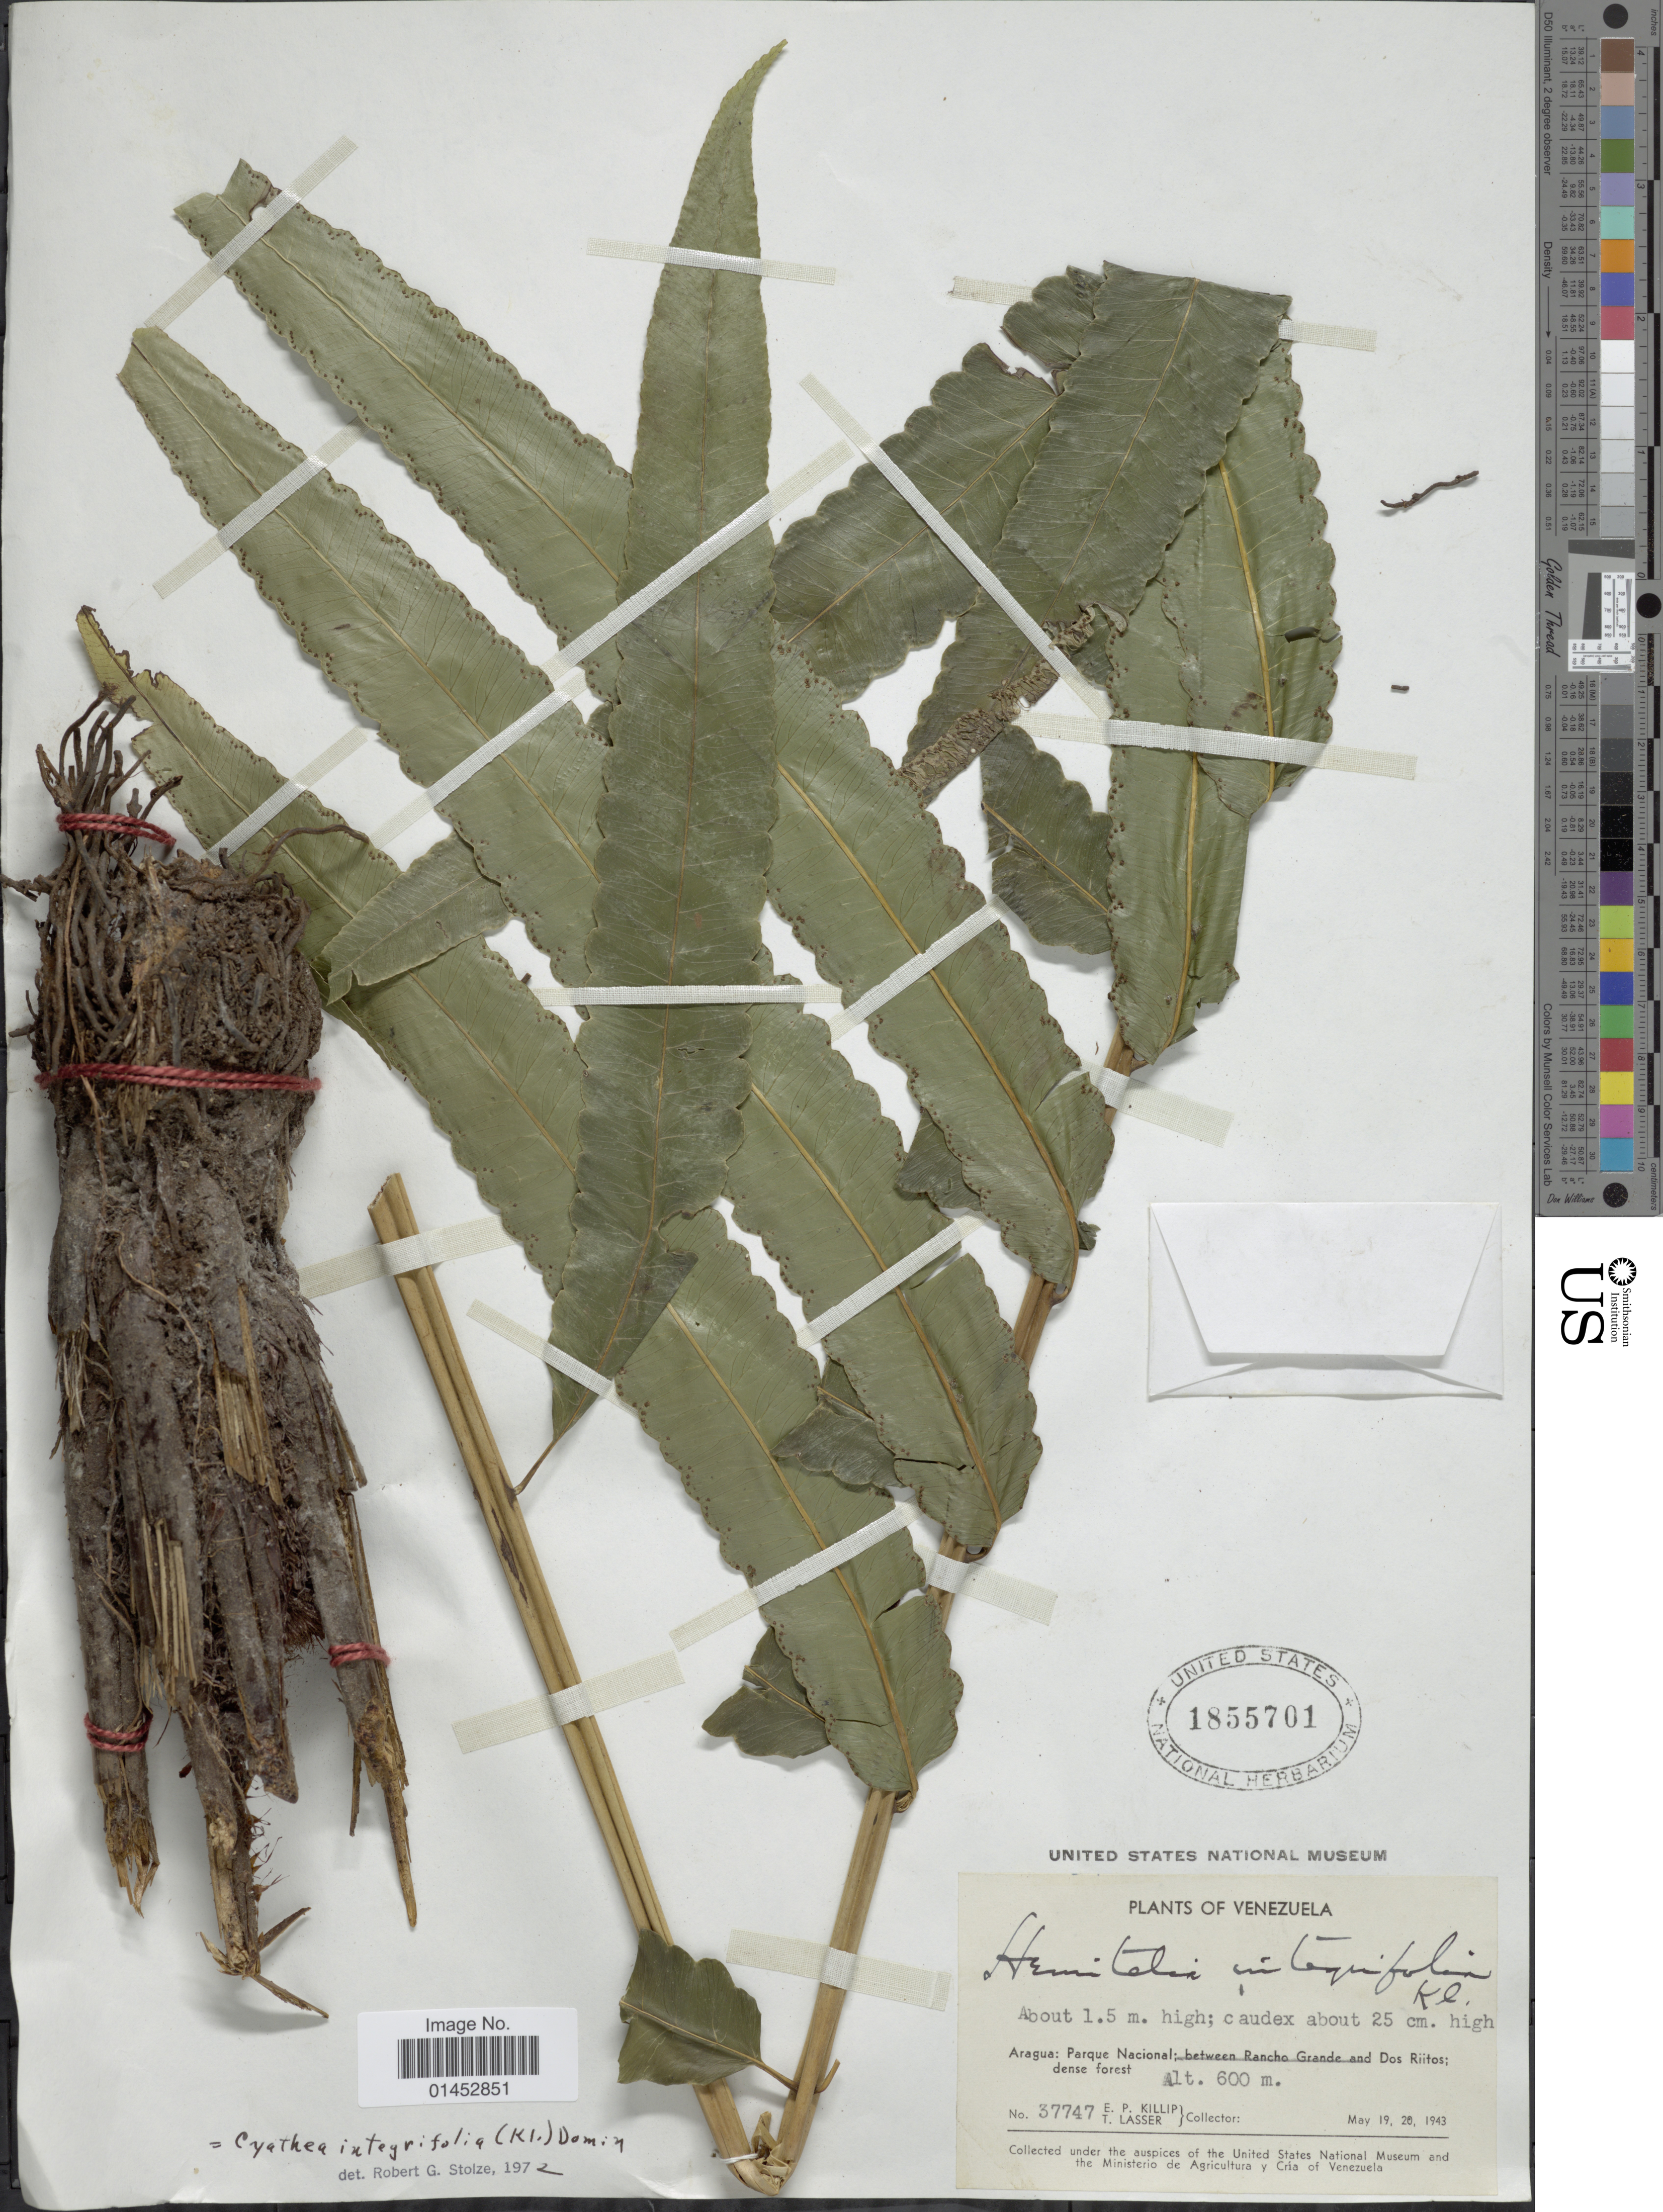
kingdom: Plantae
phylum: Tracheophyta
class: Polypodiopsida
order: Cyatheales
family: Cyatheaceae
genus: Cyathea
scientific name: Cyathea speciosa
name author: Humb. & Bonpl. ex Willd.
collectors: E. P. Killip & T. Lasser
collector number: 37747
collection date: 1943-05-19/1943-05-20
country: Venezuela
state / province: Aragua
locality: Parque Nacional Dos Riitos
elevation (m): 600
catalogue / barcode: US 1855701